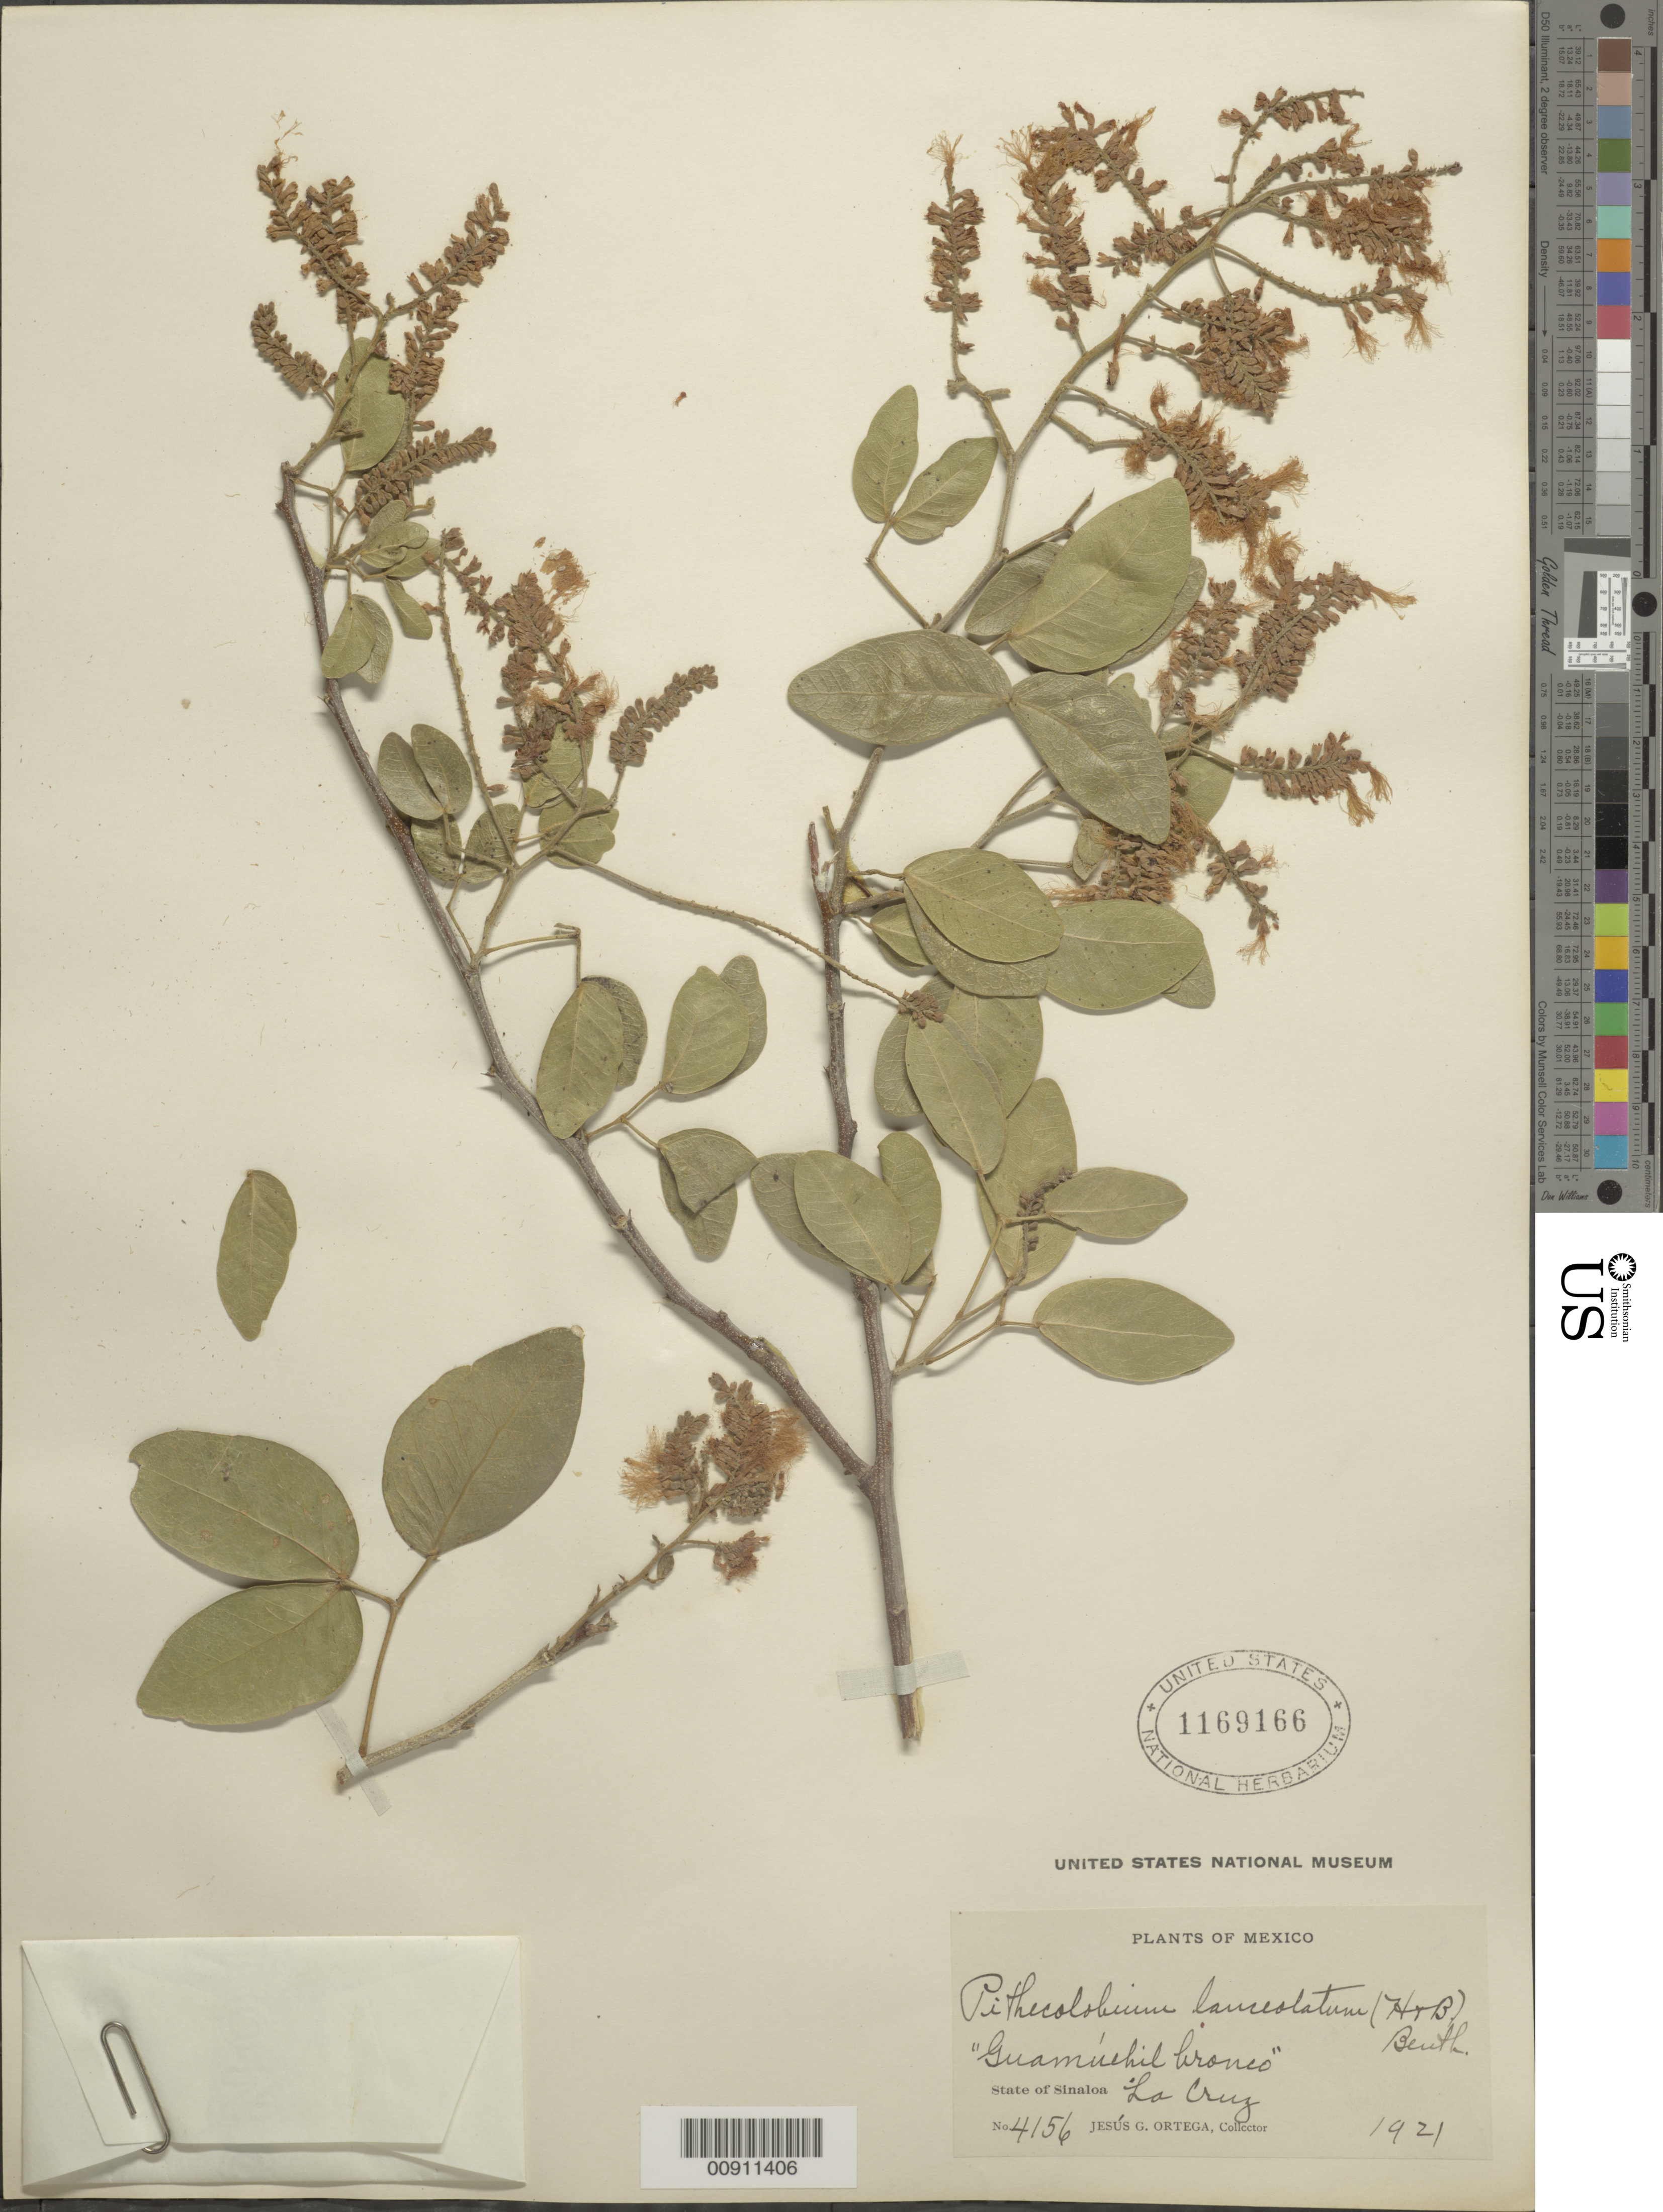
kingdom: Plantae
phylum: Tracheophyta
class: Magnoliopsida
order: Fabales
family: Fabaceae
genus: Pithecellobium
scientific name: Pithecellobium lanceolatum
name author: (Humb. & Bonpl. ex Willd.) Benth.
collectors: J. Ortega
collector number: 4156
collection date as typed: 1921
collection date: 1921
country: Mexico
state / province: Sinaloa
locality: La Cruz, State of Sinaloa.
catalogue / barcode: US 1169166